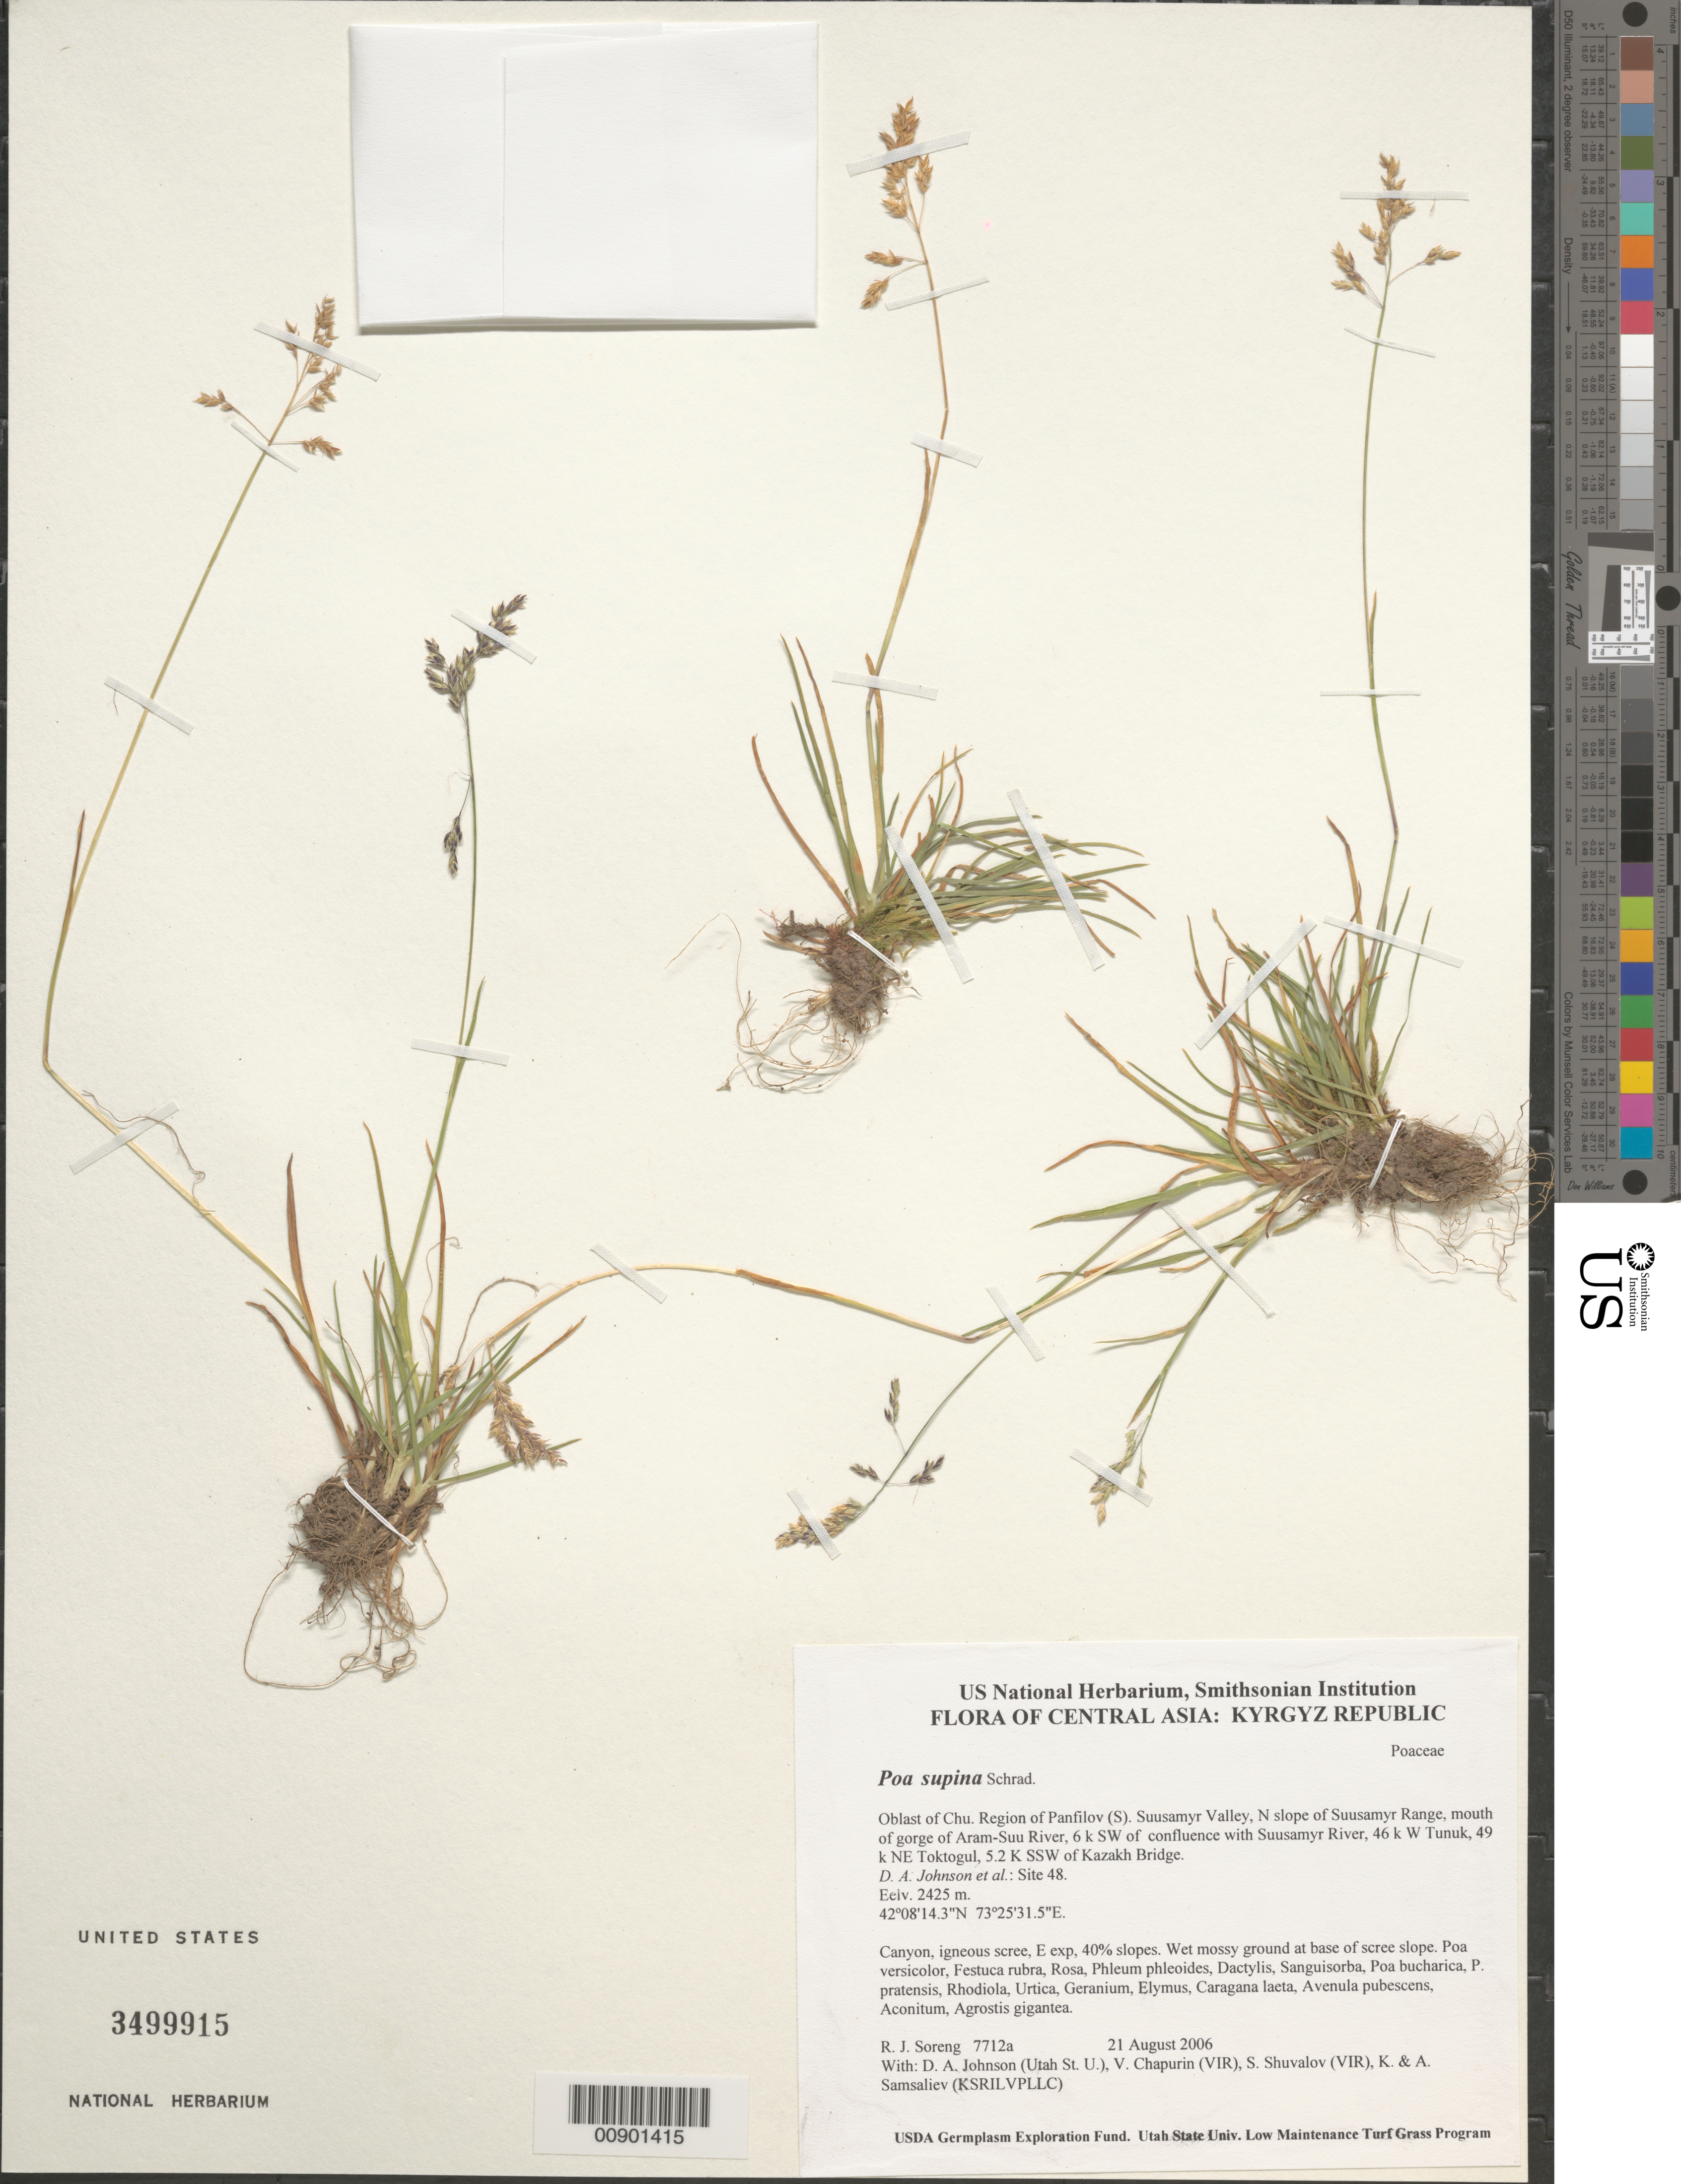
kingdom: Plantae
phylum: Tracheophyta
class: Liliopsida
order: Poales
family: Poaceae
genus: Poa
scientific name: Poa supina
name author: Schrad.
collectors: R. J. Soreng, D. Johnson, S. Shuvalov, V. Chapurin, K. Samsaliev & A. Samsaliev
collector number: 7712-a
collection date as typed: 21 Aug 2006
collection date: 2006-08-21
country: Kyrgyzstan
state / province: Chu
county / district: Panfilov (S)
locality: Suusamyr Valley, N slope of Suusamyr Range, mouth of gorge of Aram-Suu River, 6 km SW of confluence with Suusamyr River, 46 km W Tunuk, 49 km NE Toktogul, 5.2 km SSW of Kazakh Bridge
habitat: Canyon, igneous scree, E exp, 40% slopes. Wet mossy ground at base of scree slope.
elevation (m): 2425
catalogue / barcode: US 3499915